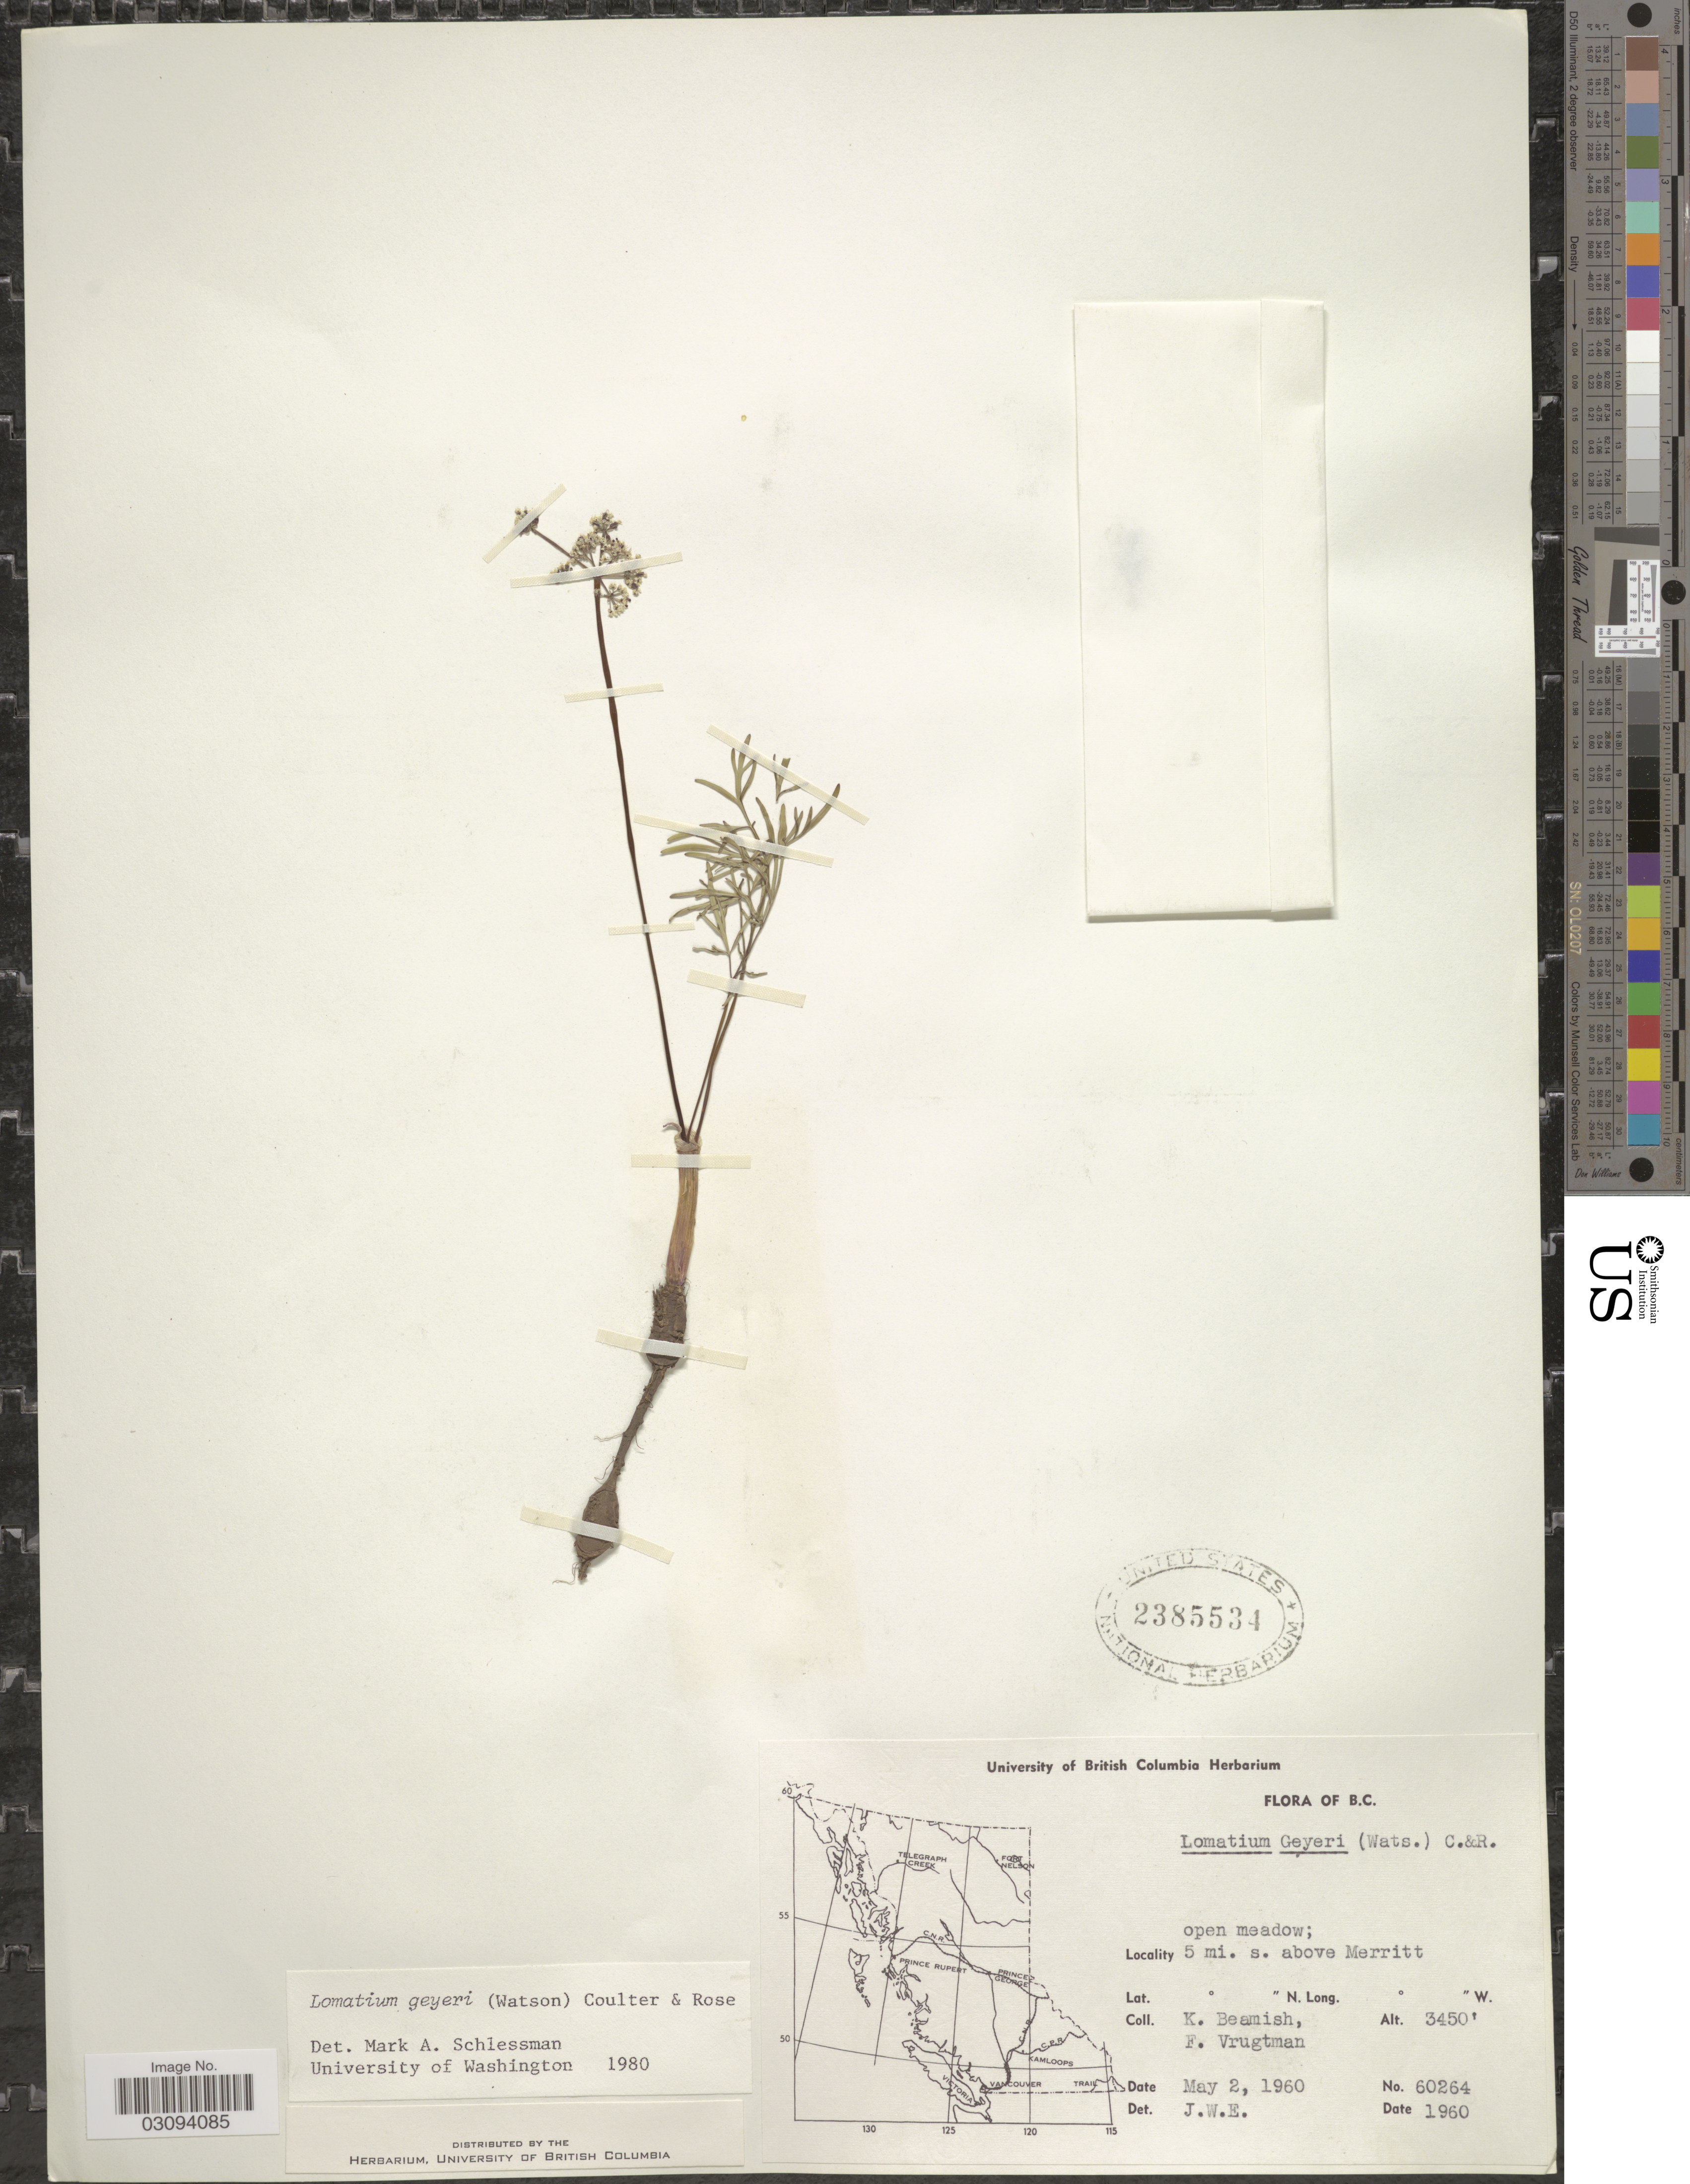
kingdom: Plantae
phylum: Tracheophyta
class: Magnoliopsida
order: Apiales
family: Apiaceae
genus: Lomatium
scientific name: Lomatium geyeri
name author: (S. Watson) J.M. Coult. & Rose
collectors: K. Beamish & F. Vrugtman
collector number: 60264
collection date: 1960-05-02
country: Canada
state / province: British Columbia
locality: B.C. 5 mi. s. above Merritt.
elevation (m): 1052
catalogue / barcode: US 2385534